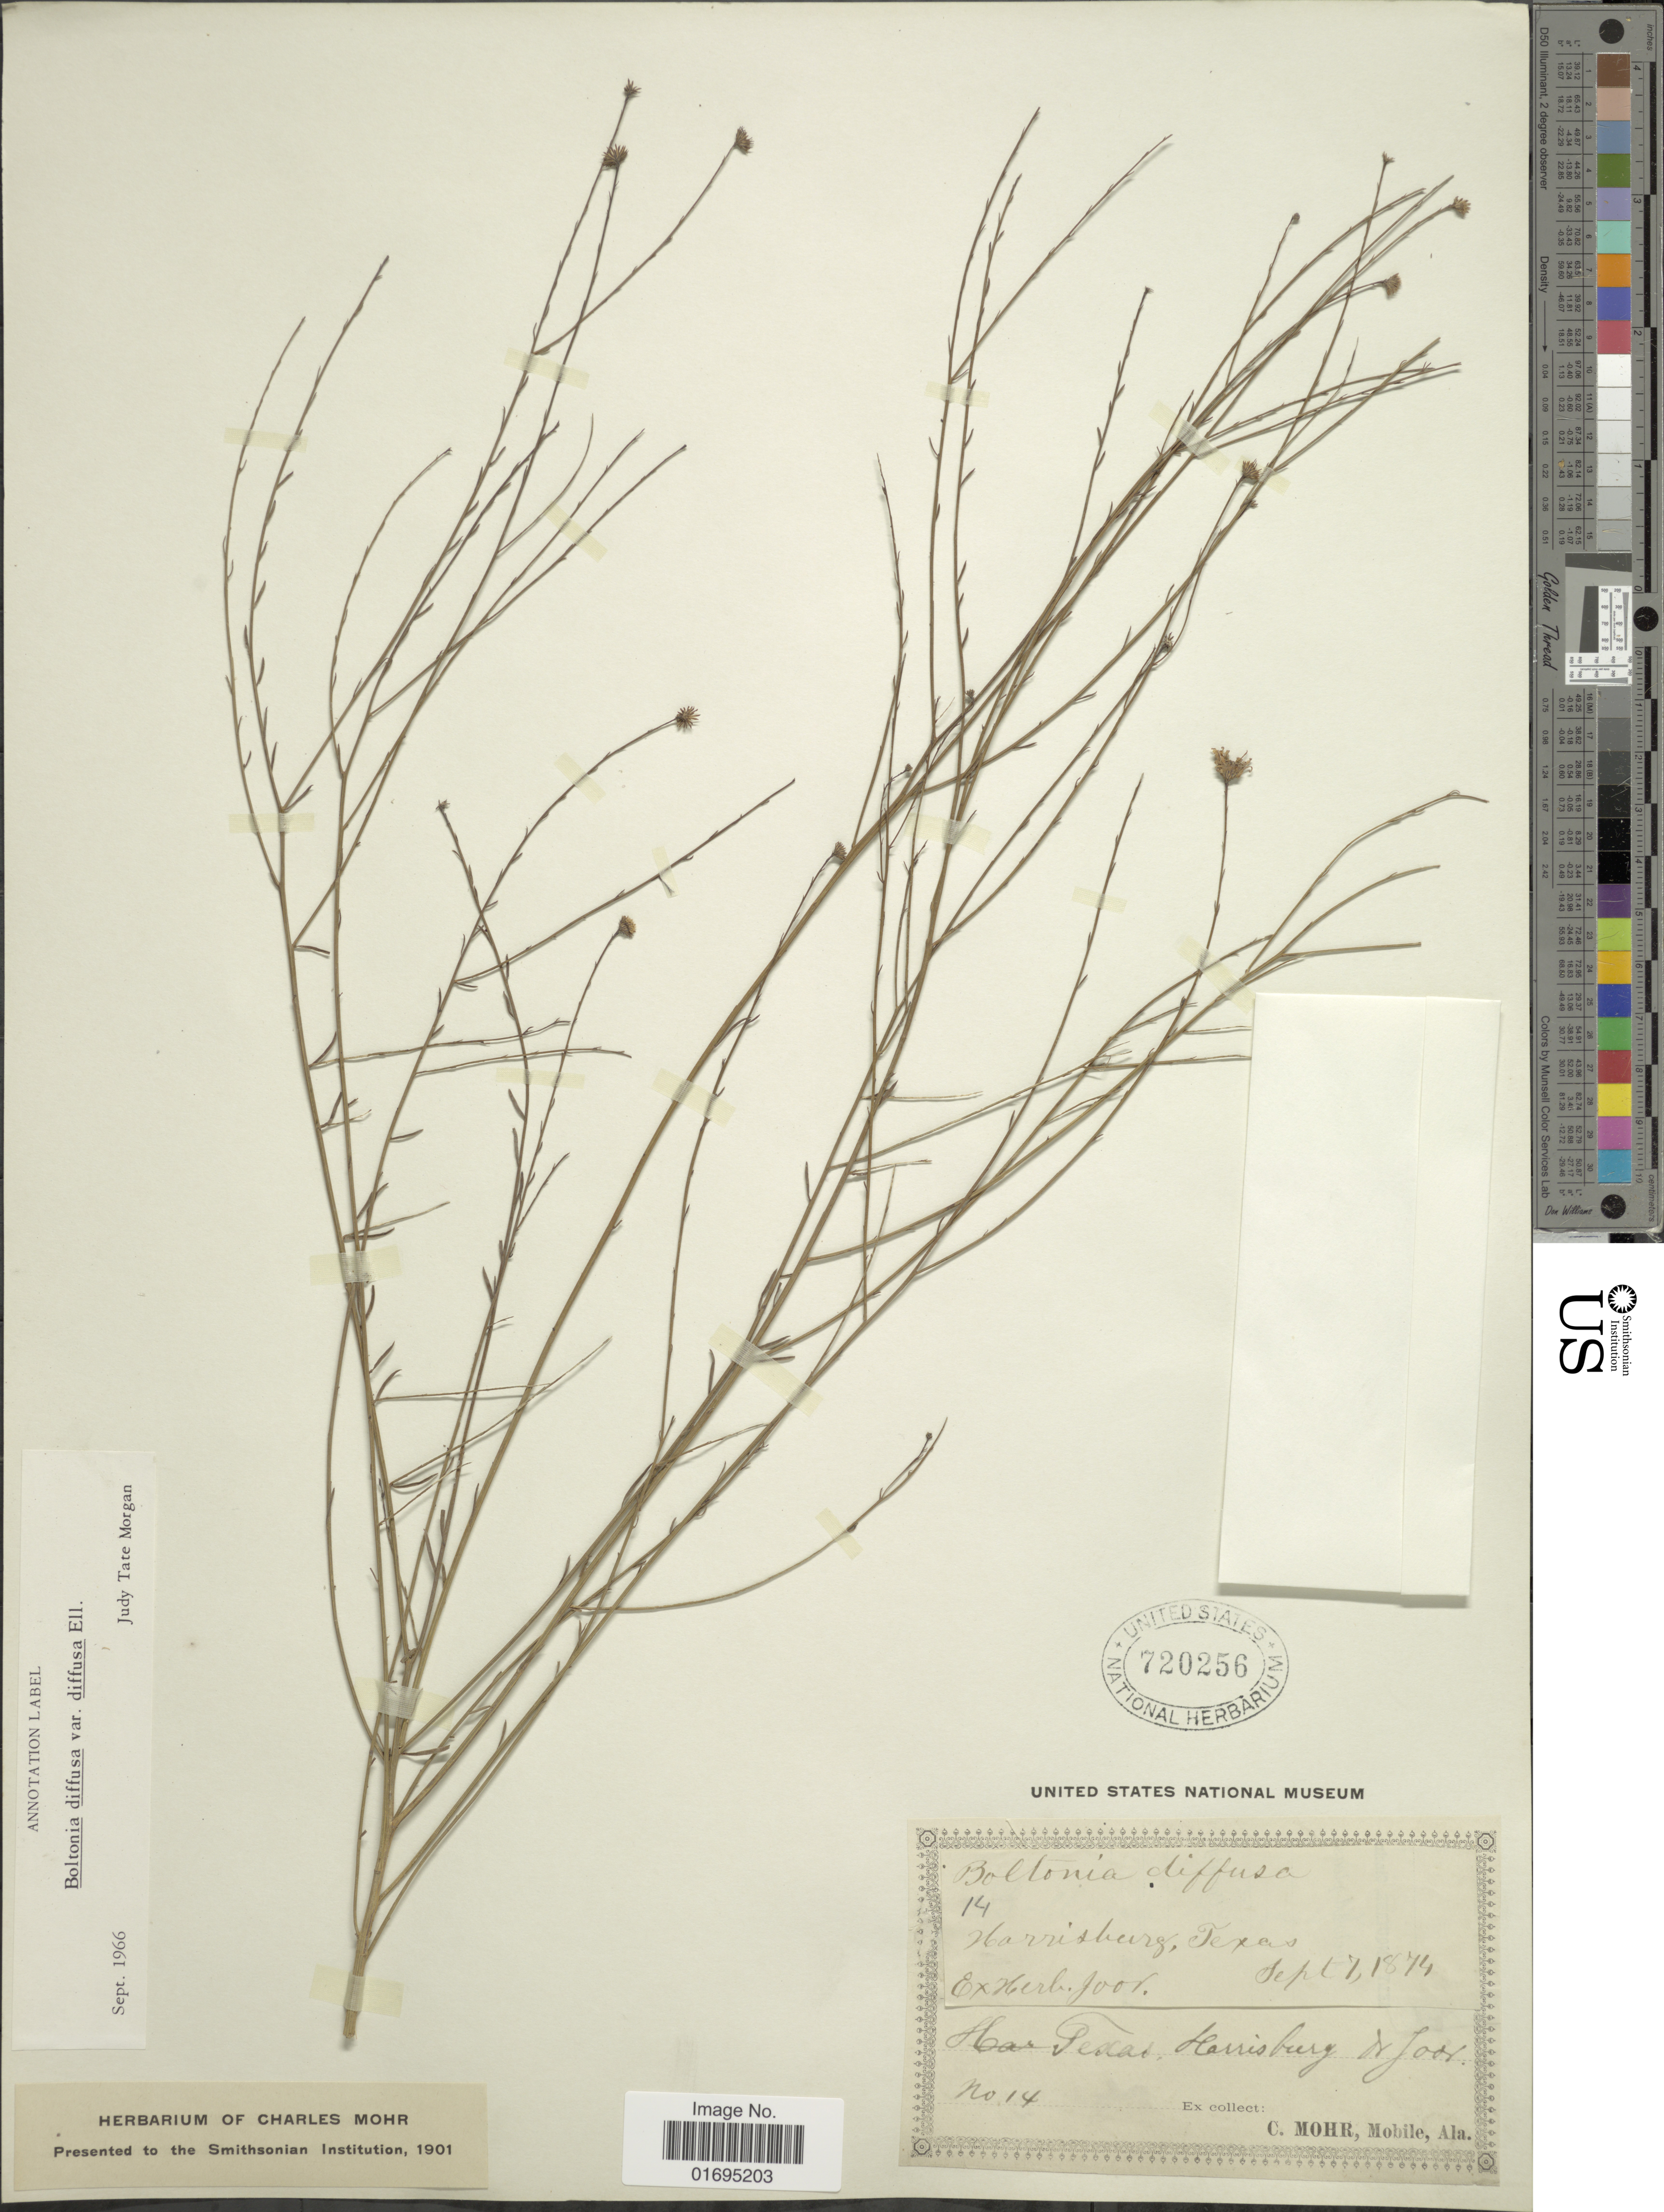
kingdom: Plantae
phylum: Tracheophyta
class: Magnoliopsida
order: Asterales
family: Asteraceae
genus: Boltonia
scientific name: Boltonia diffusa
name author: Elliott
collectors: C. T. Mohr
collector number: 14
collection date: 1874-09-07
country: United States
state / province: Texas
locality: Harrisburg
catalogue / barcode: US 720256